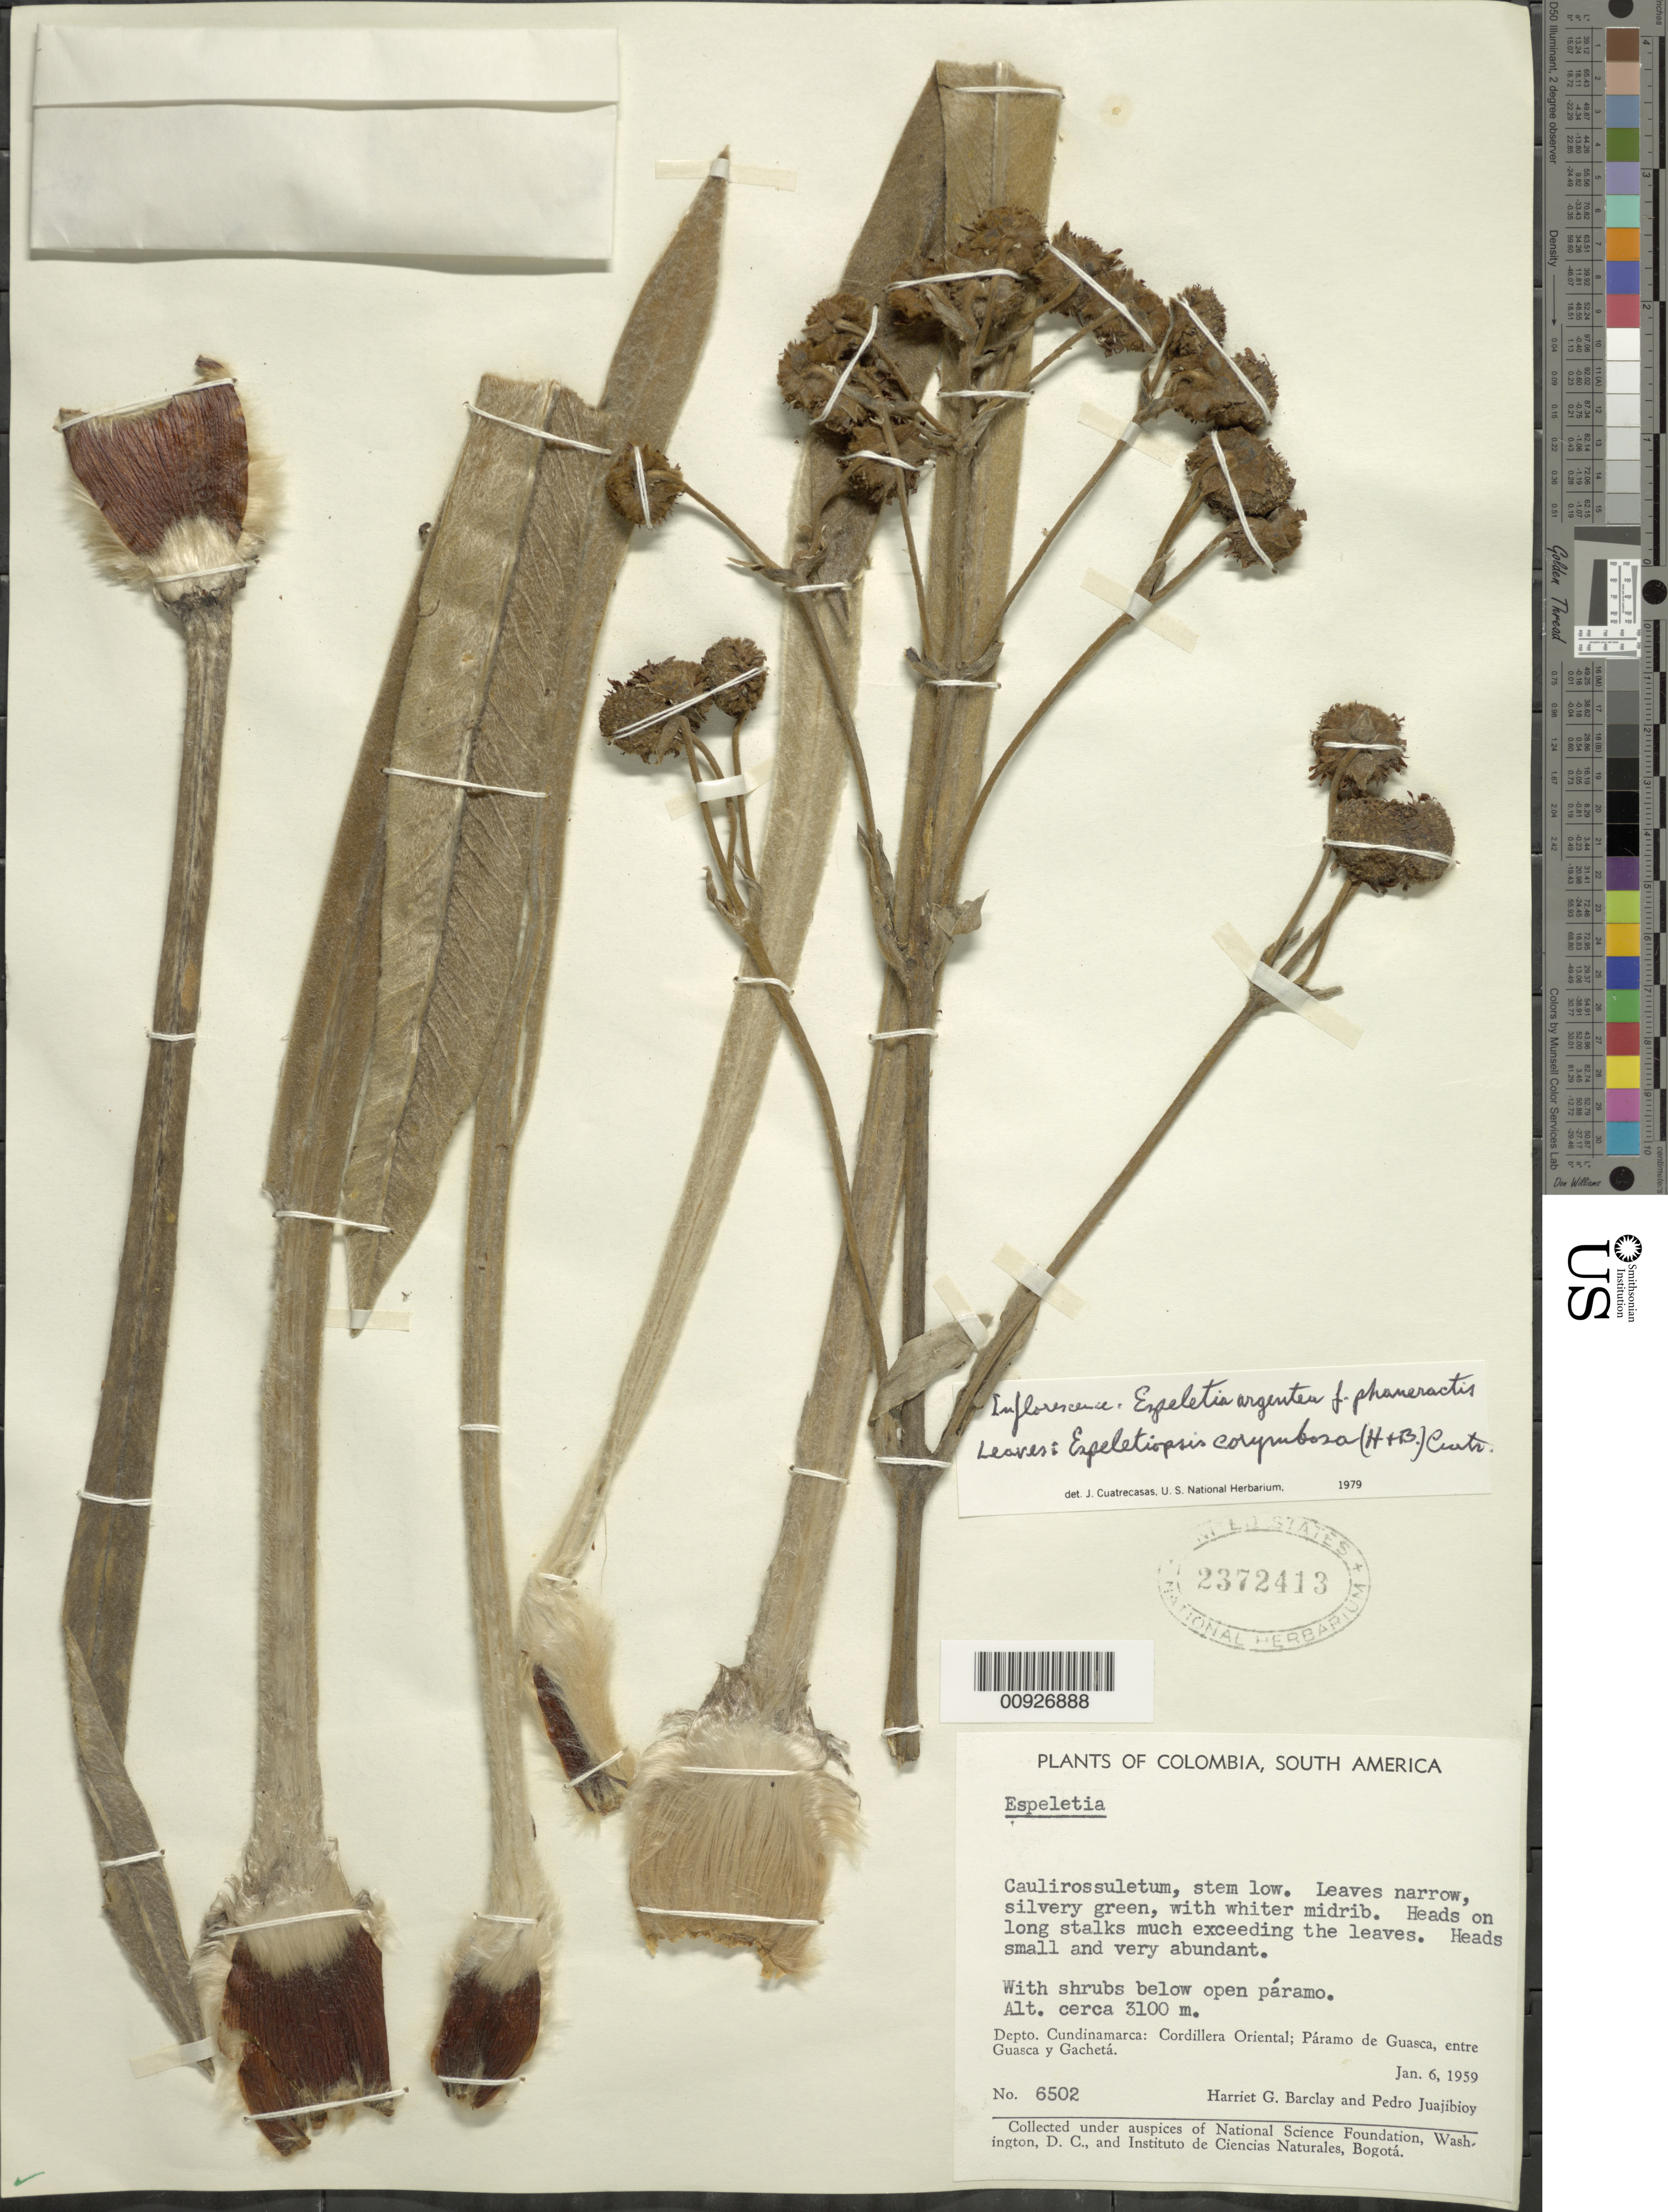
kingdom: Plantae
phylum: Tracheophyta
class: Magnoliopsida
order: Asterales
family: Asteraceae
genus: Espeletia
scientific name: Espeletia argentea f. phaneractis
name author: (S.F. Blake) Cuatrec.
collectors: H. G. Barclay & P. Juajibioy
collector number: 6502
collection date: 1959-01-06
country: Colombia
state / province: Cundinamarca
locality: Páramo de Guasca. Cordillera Oriental; Páramo de Guasca, entre Guasca y Gachetá., Bosque below Guasca.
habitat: With shrubs below open páramo.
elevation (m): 3100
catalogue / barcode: US 2372413